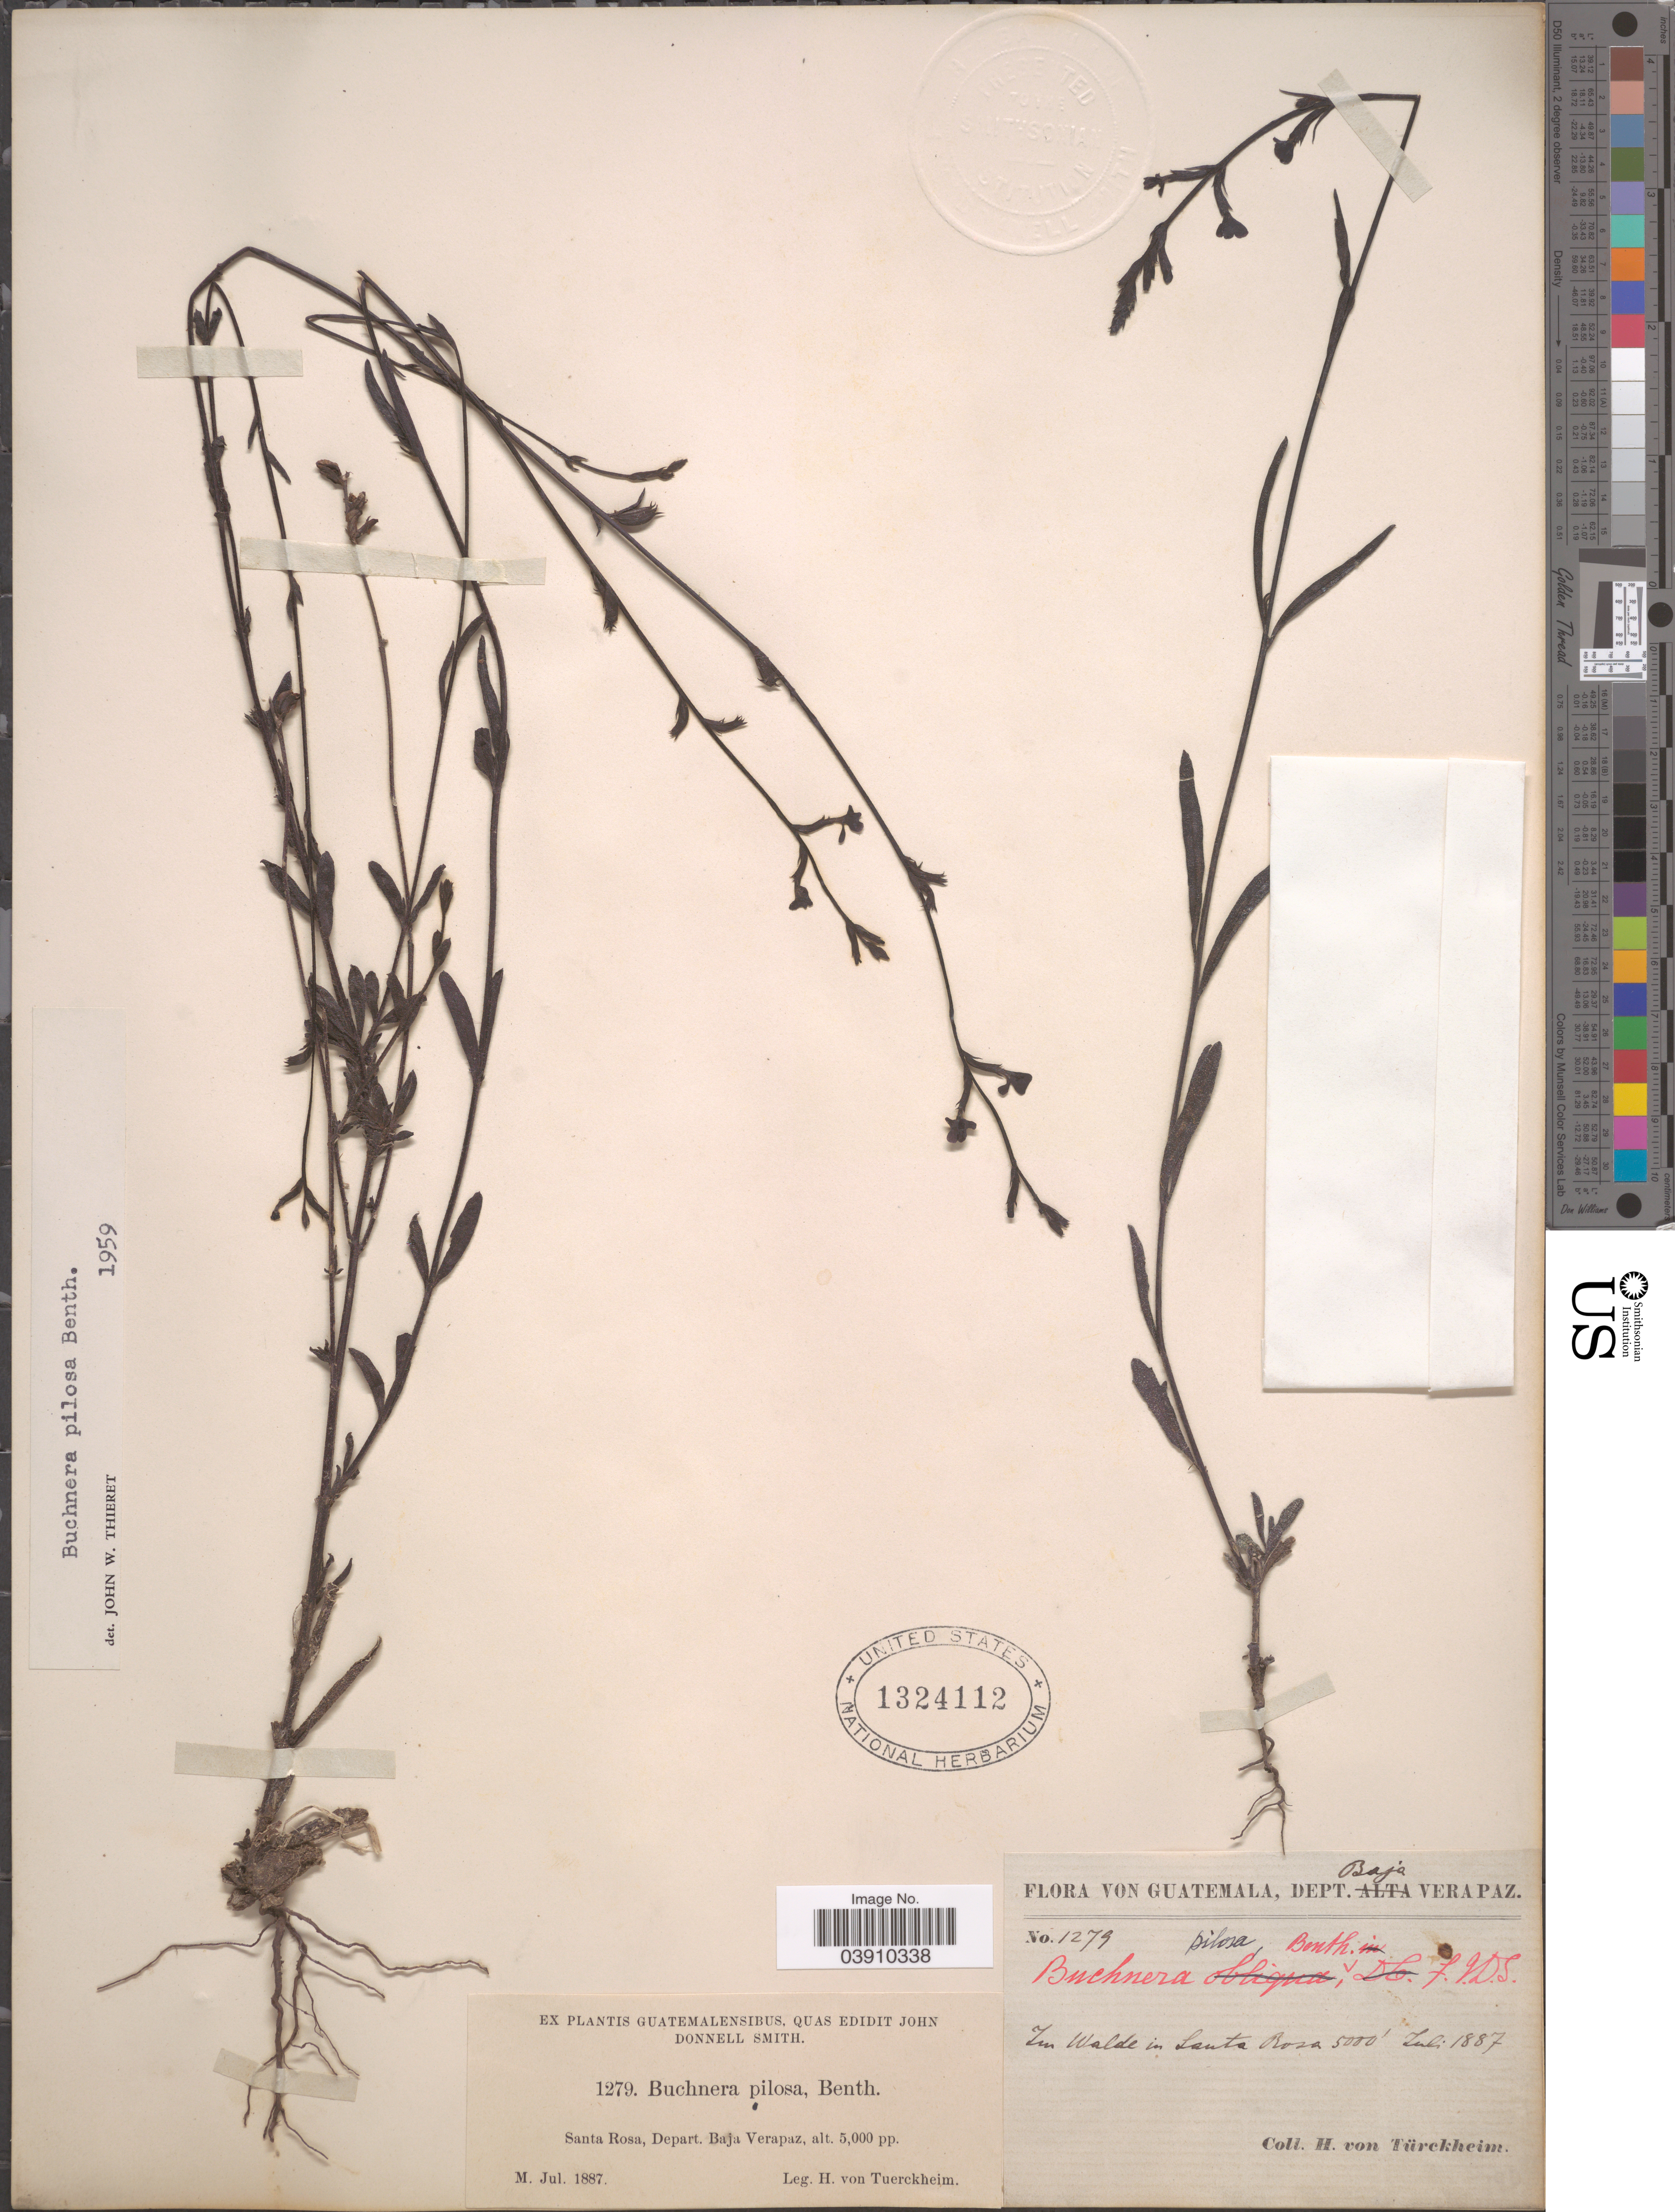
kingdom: Plantae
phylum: Tracheophyta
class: Magnoliopsida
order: Lamiales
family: Orobanchaceae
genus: Buchnera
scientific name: Buchnera pusilla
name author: Kunth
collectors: H. von Türckheim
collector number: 1279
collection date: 1887-07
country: Guatemala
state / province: Baja Verapaz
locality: Depart. Baja Verapaz. In Walde in Santa Rosa.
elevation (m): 1524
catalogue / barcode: US 1324112